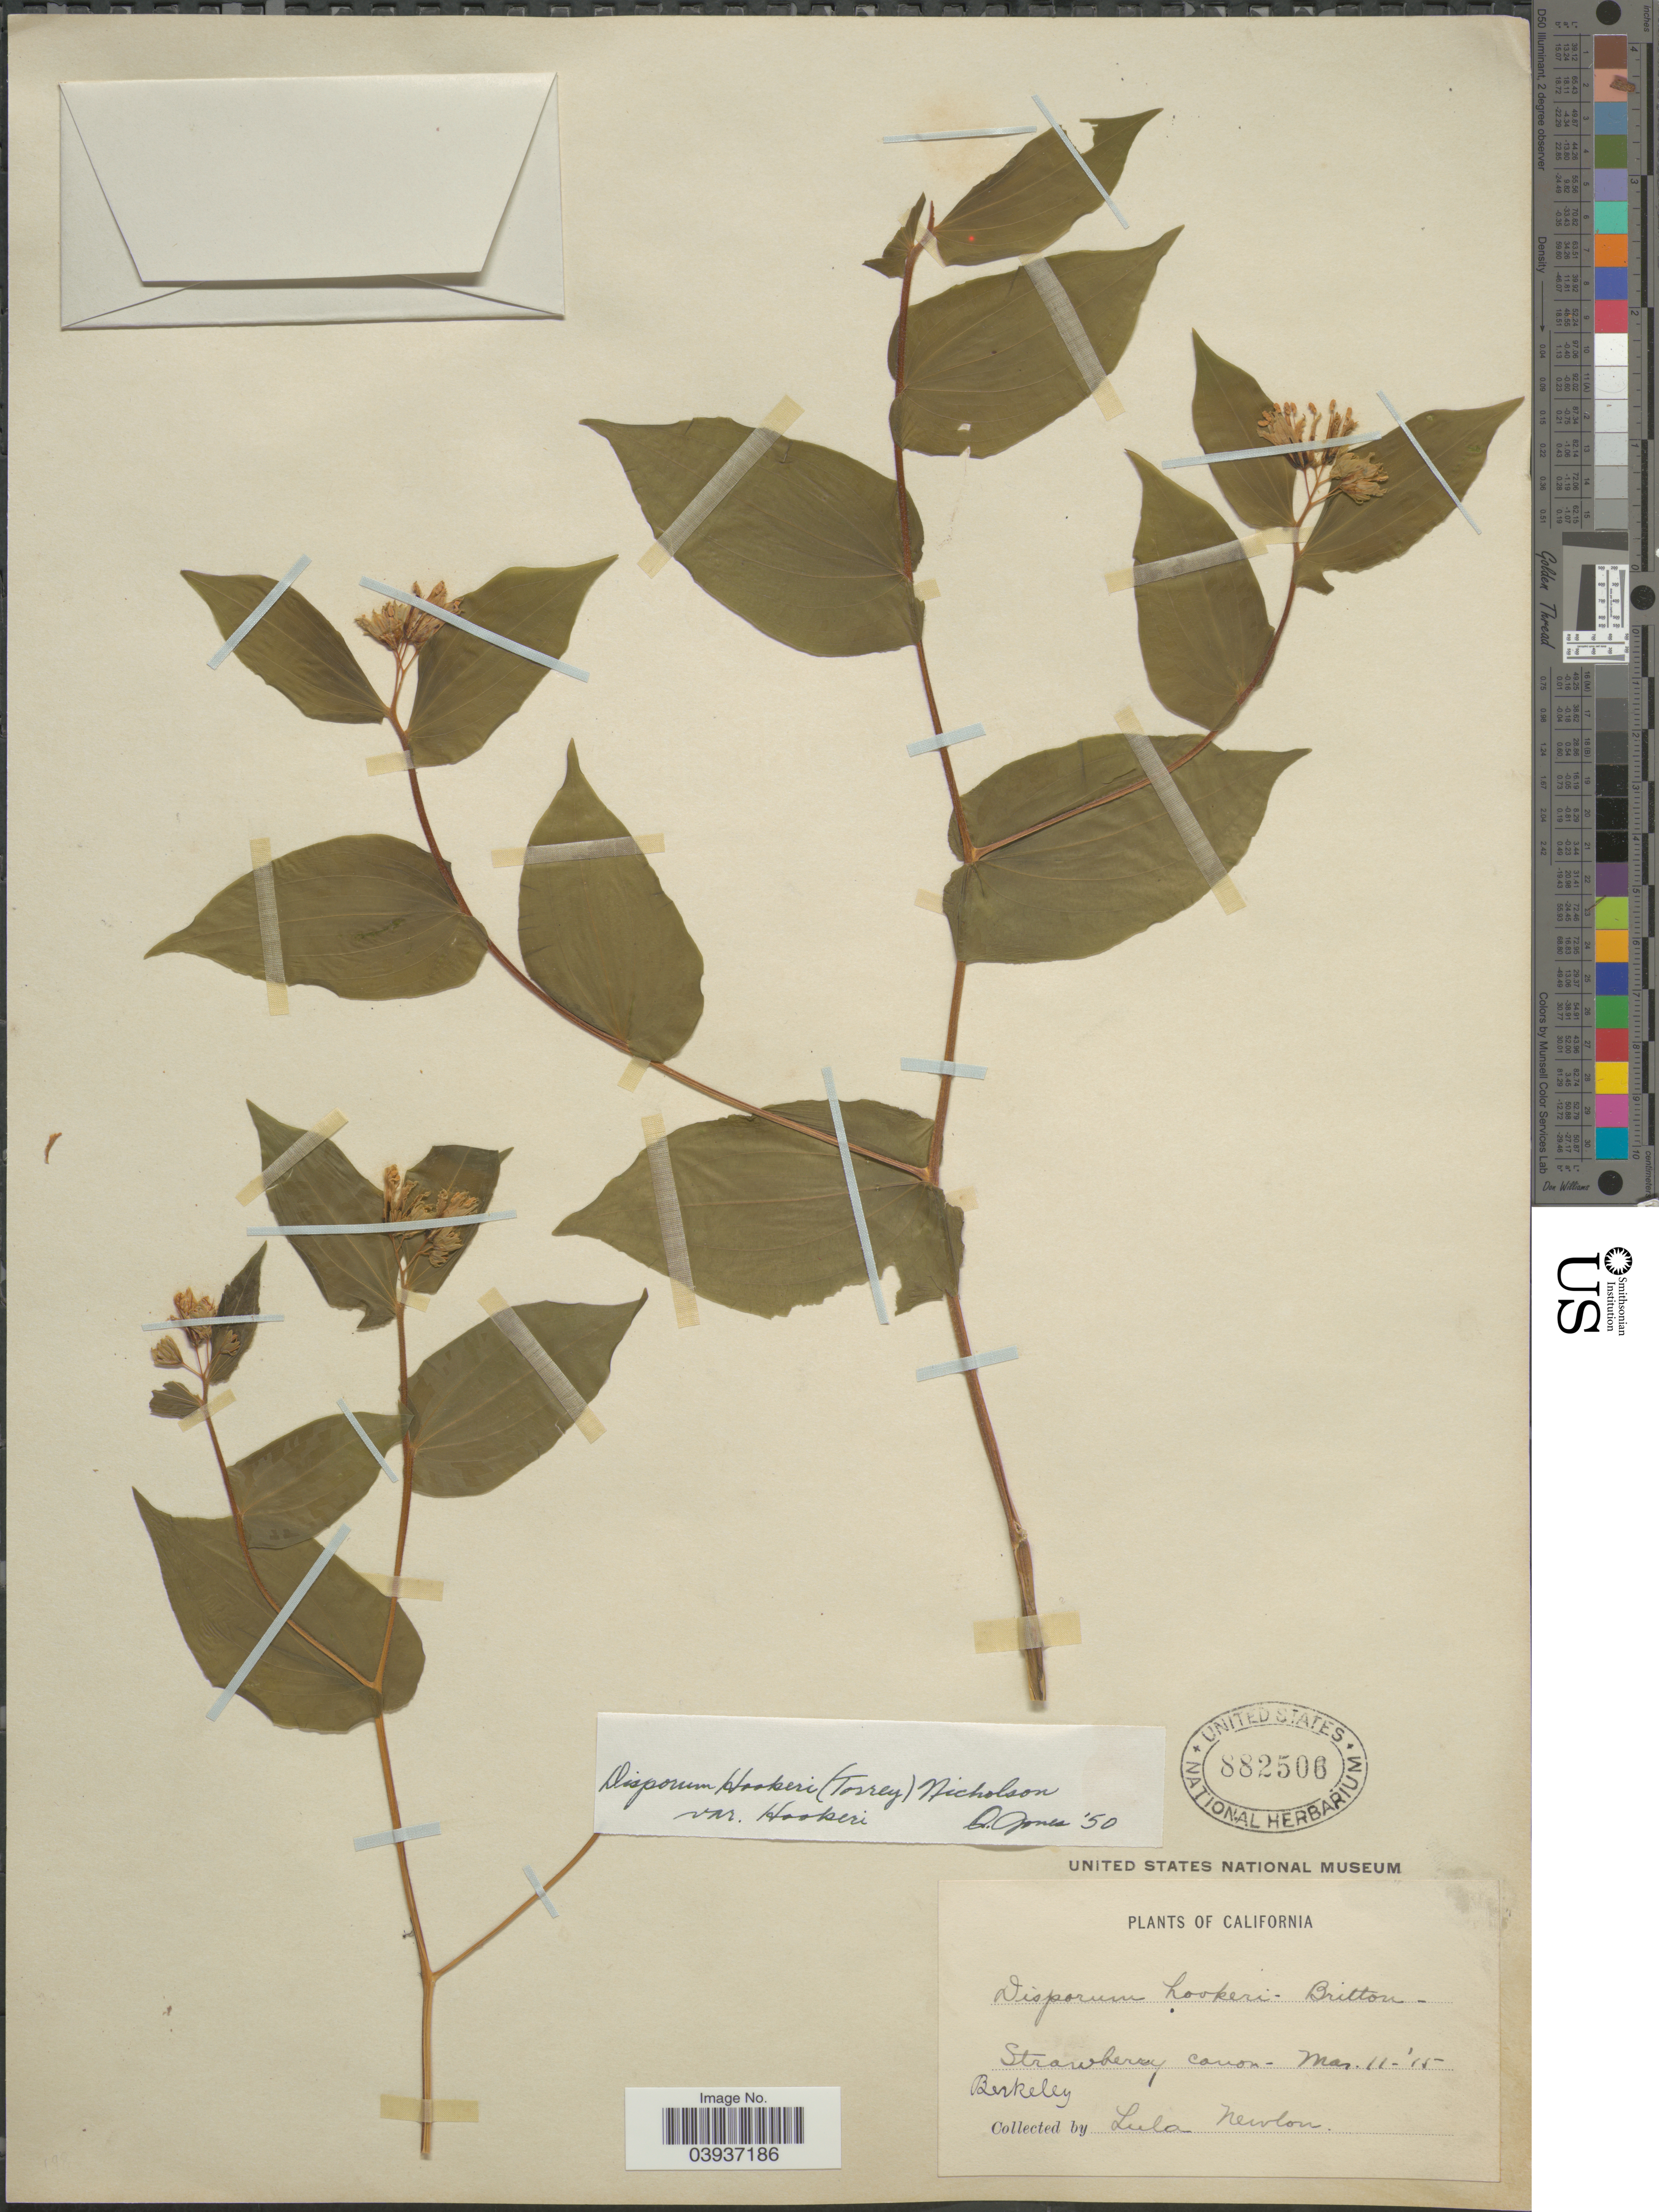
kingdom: Plantae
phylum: Tracheophyta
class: Liliopsida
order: Liliales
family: Colchicaceae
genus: Disporum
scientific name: Disporum hookeri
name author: (Torr.) G. Nicholson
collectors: L. Newton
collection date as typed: Transcribed d/m/y: 11/5/15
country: United States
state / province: California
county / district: Alameda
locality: Strawberry Canon. Berkeley.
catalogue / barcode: US 882506